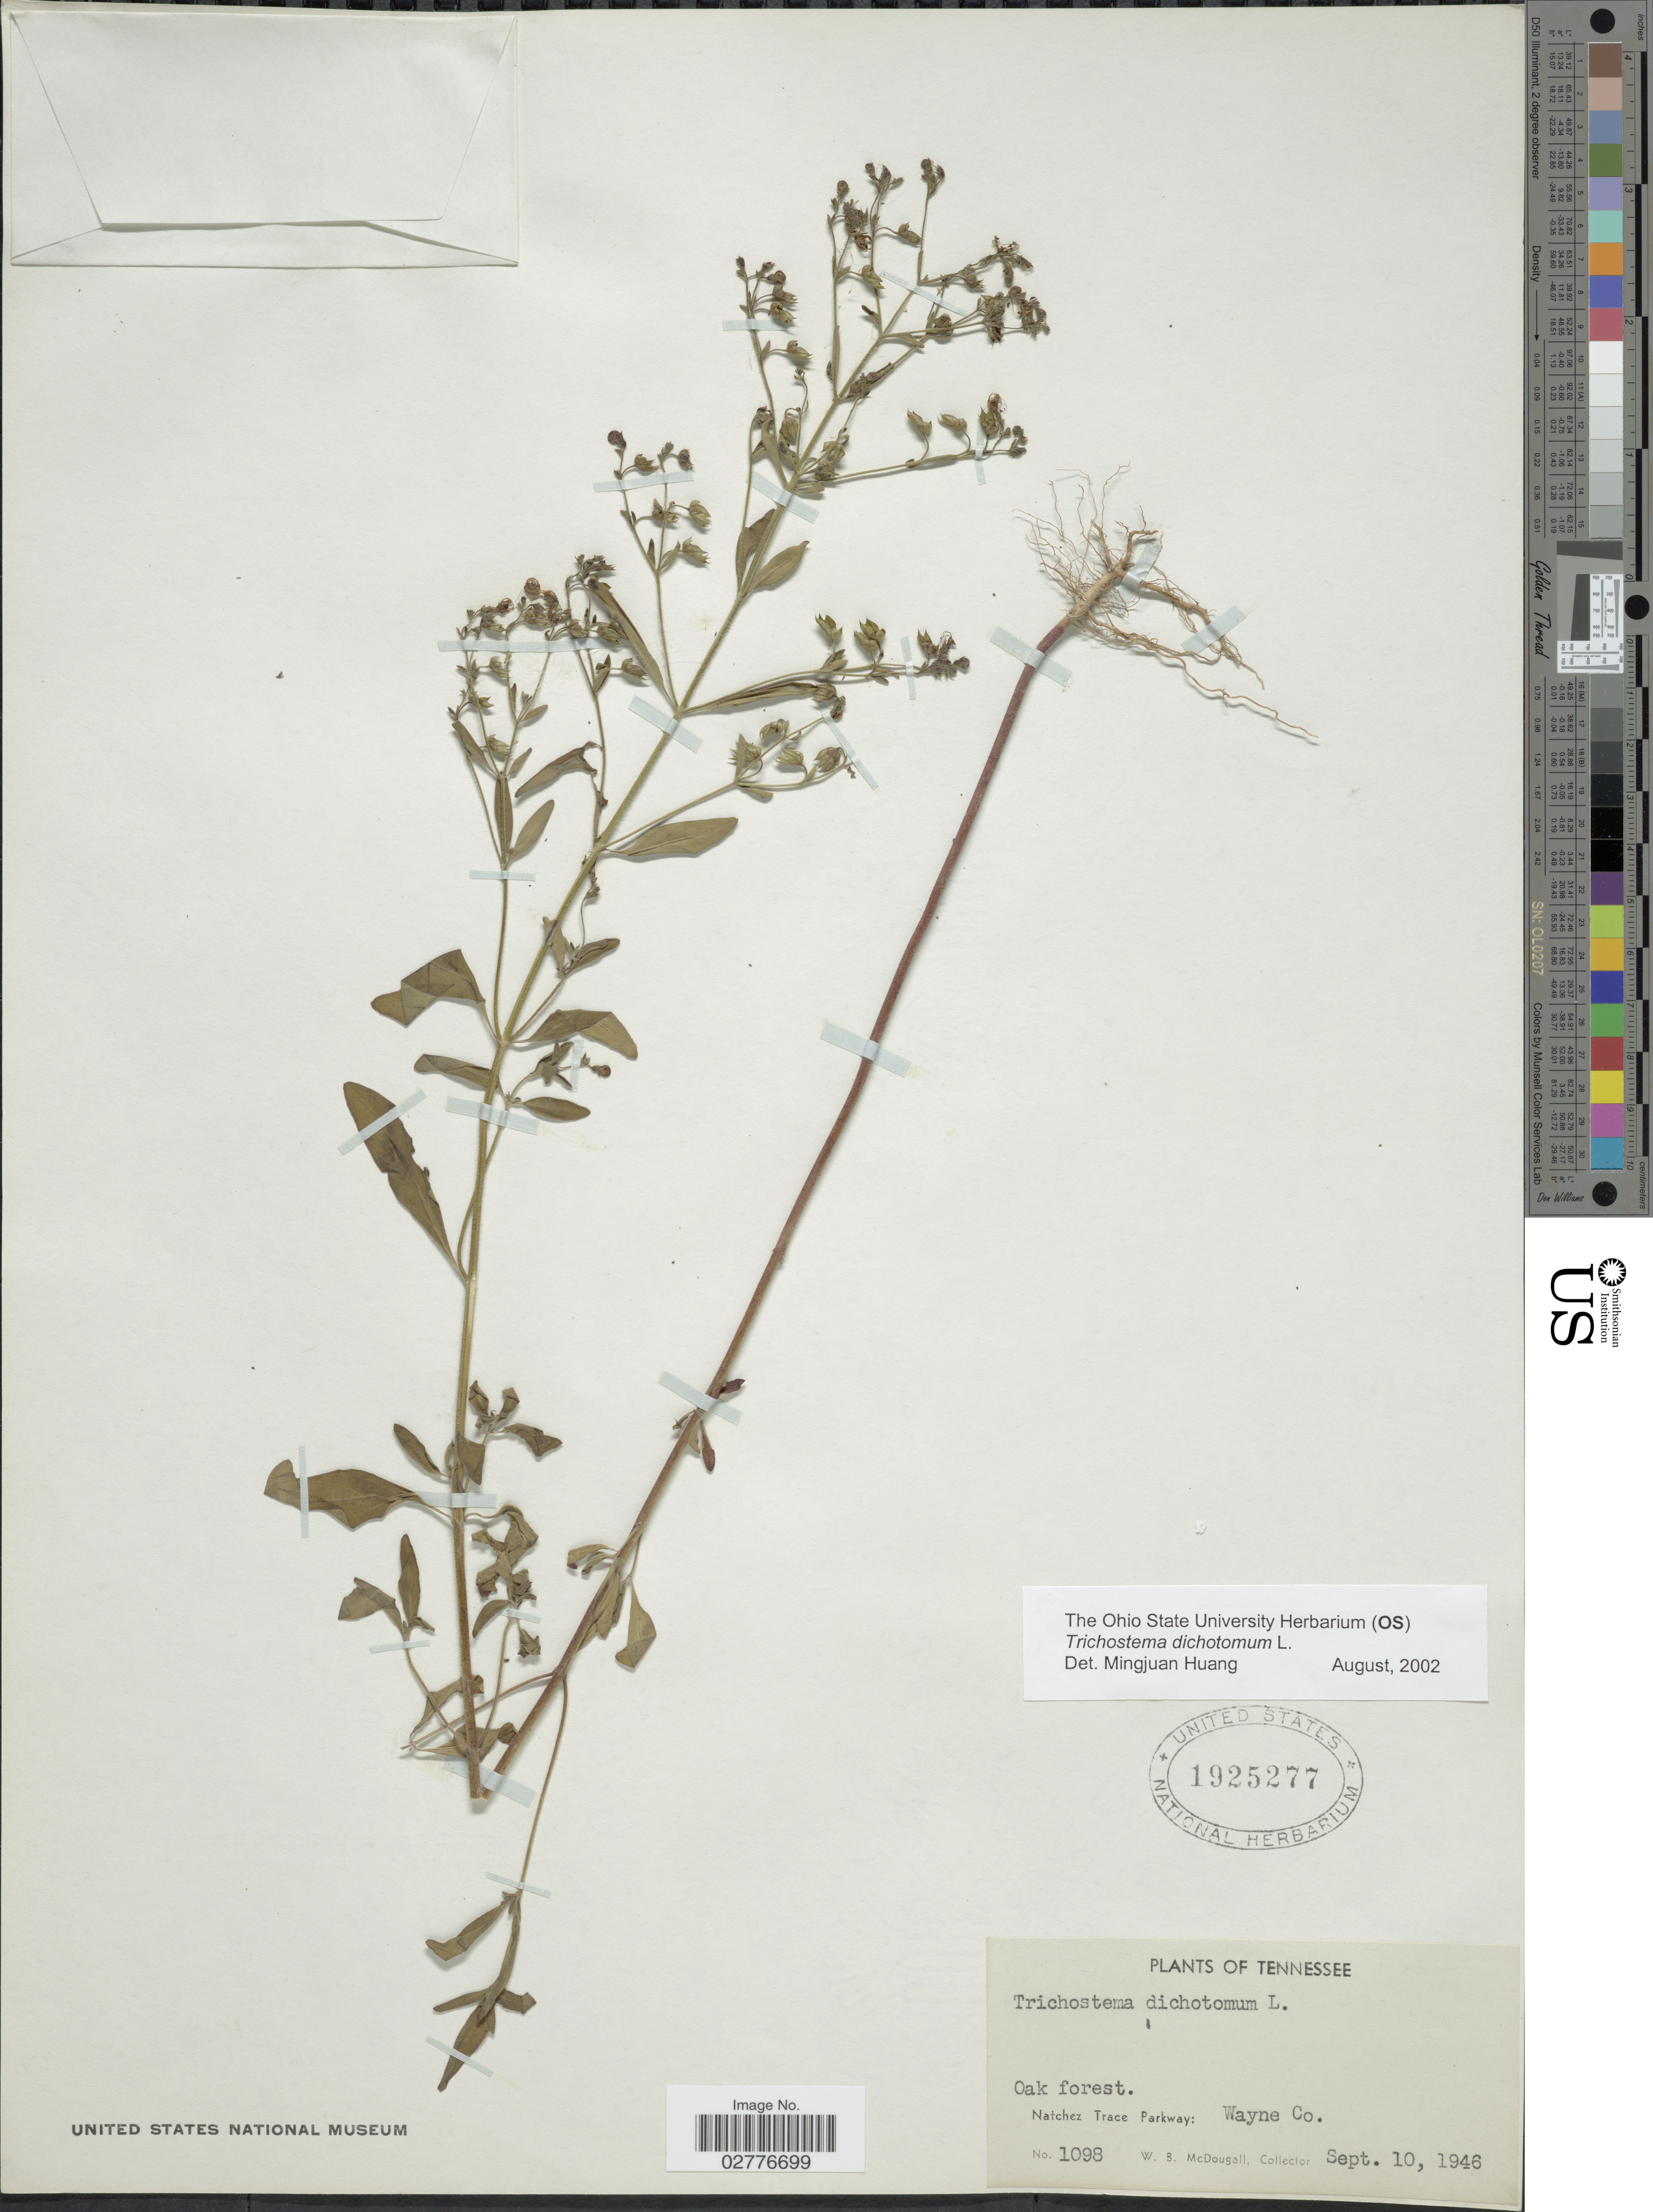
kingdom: Plantae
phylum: Tracheophyta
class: Magnoliopsida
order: Lamiales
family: Lamiaceae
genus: Trichostema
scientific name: Trichostema dichotomum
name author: L.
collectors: W. B. McDougall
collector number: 1098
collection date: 1946-09-10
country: United States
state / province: Tennessee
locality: Oak forest. Natchez Trace Parkway: Wayne Co.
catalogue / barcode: US 1925277